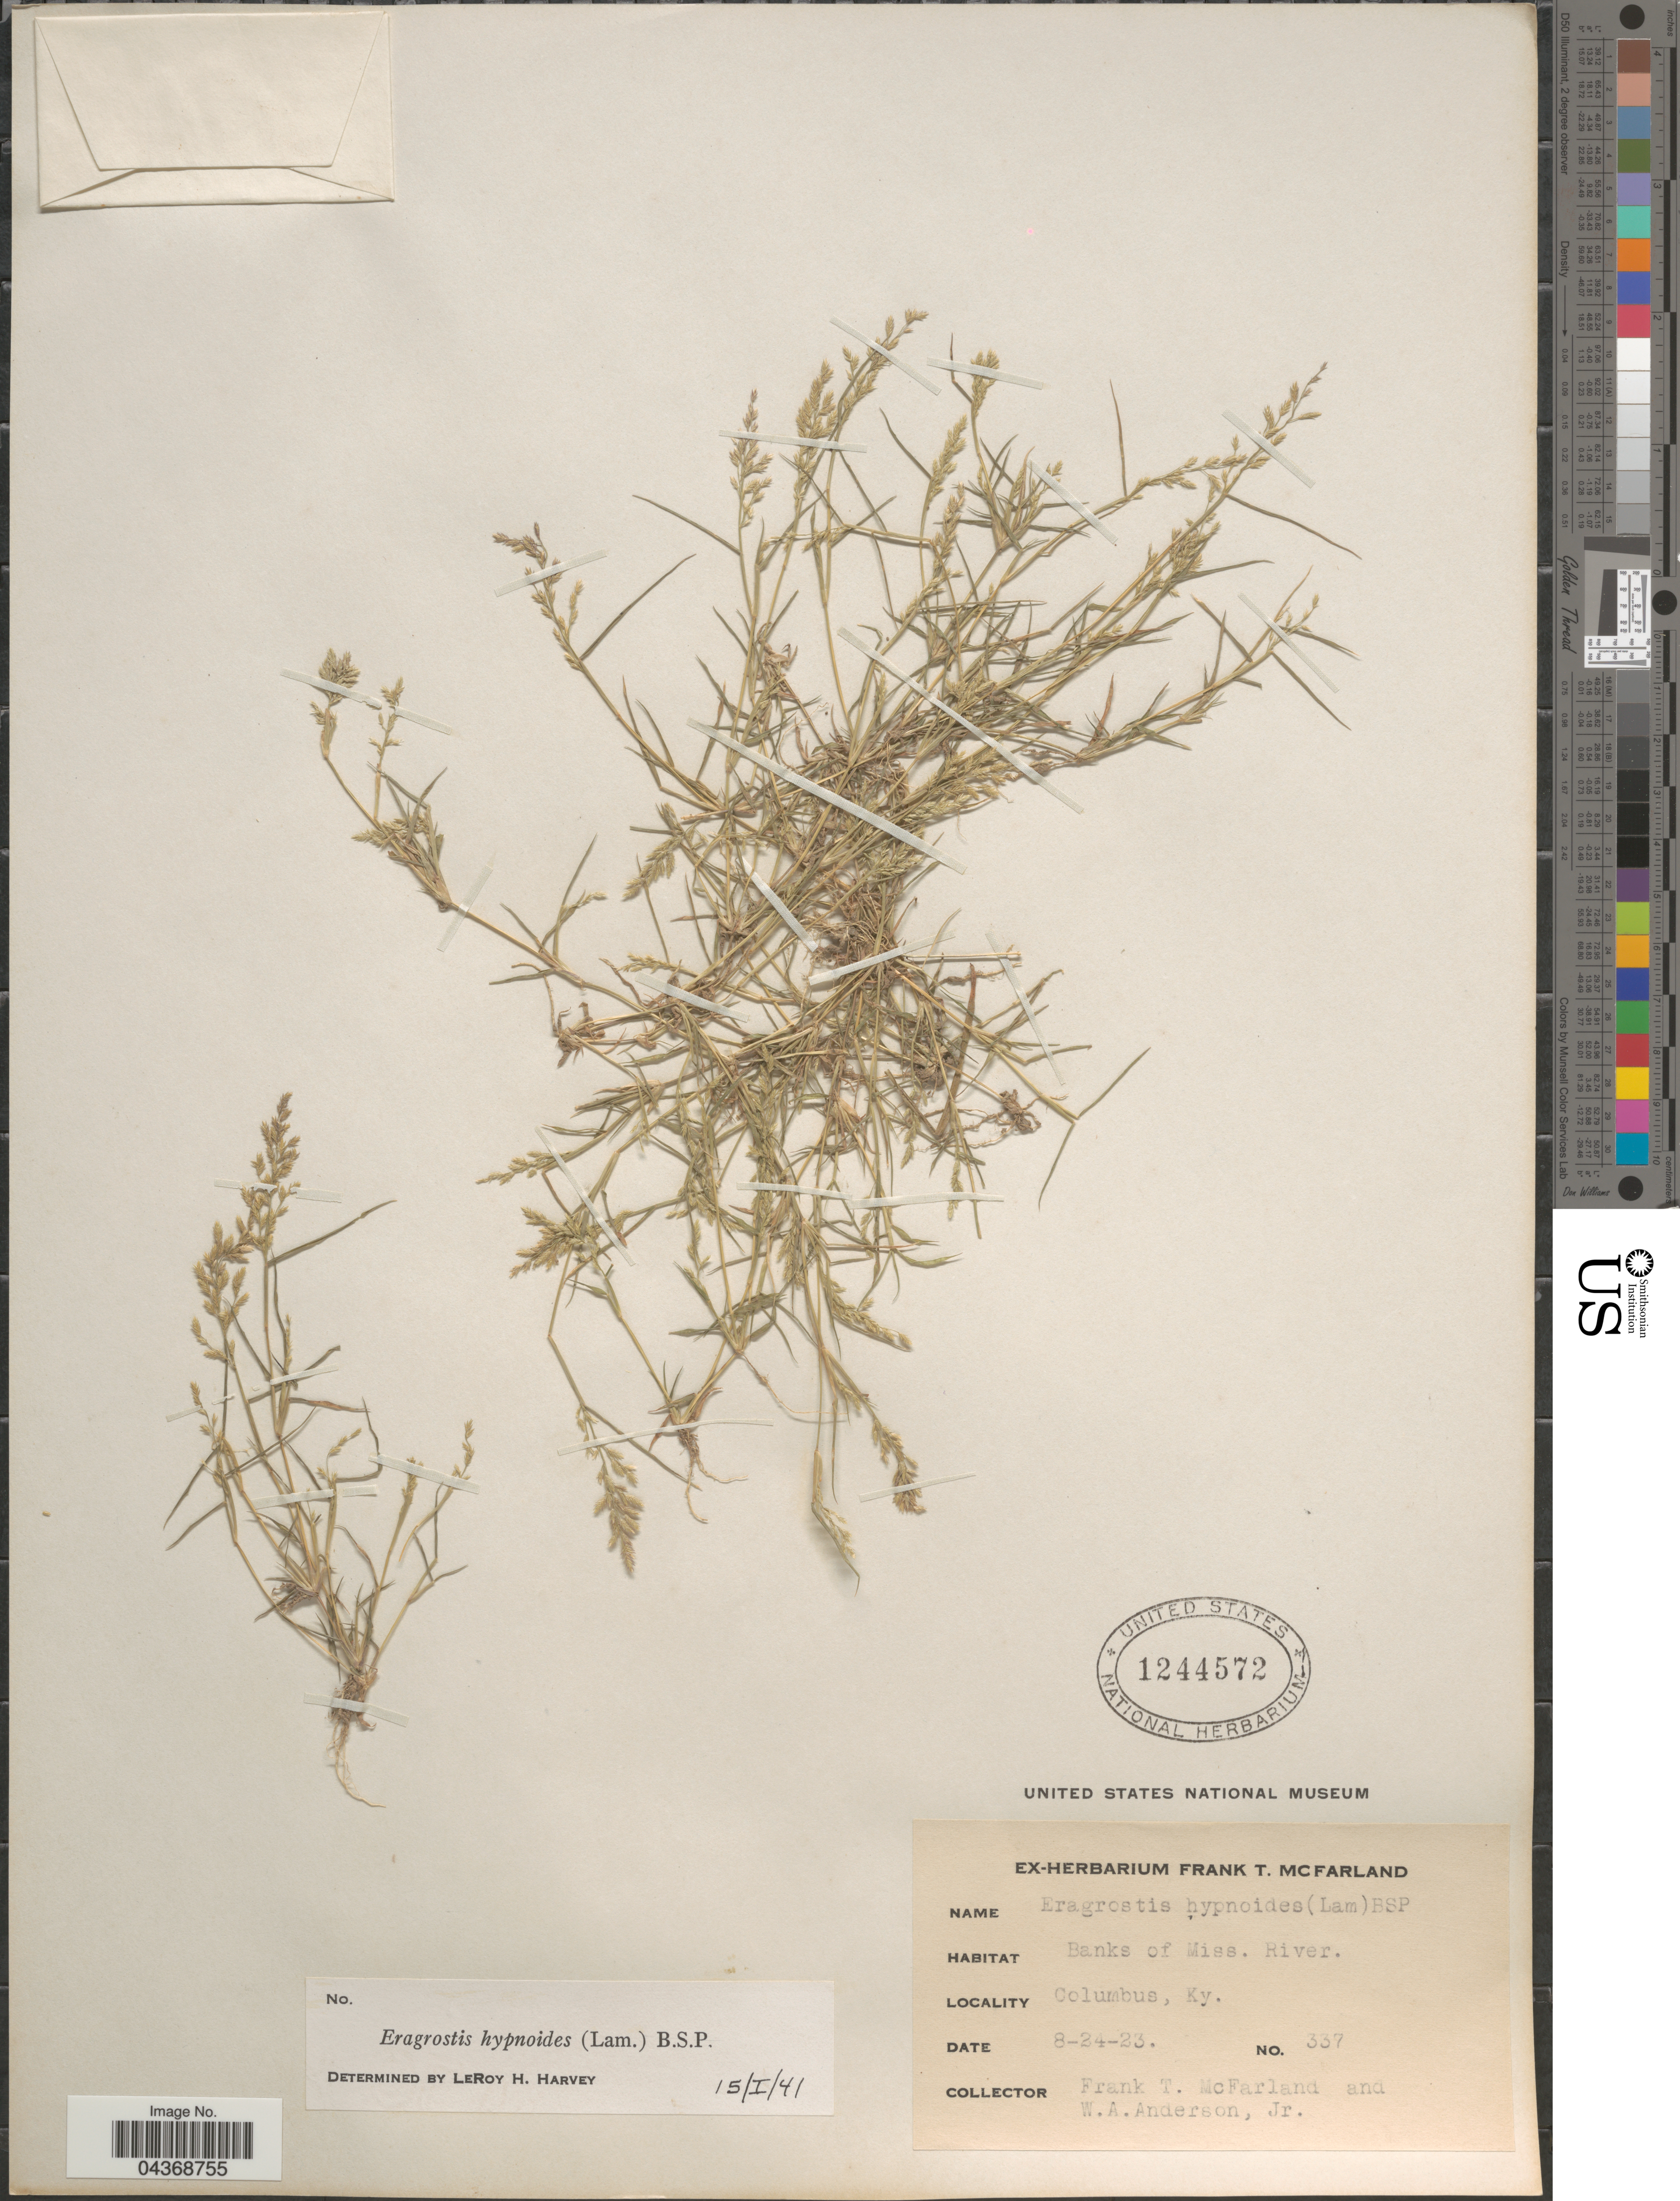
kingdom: Plantae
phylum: Tracheophyta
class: Liliopsida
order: Poales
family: Poaceae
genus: Eragrostis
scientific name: Eragrostis hypnoides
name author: (Lam.) Britton, Stearns & Poggenb.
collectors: F. McFarland & W. A. Anderson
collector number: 337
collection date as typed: Transcribed d/m/y: 24/8/23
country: United States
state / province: Kentucky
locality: Banks of Miss. River. Columbus.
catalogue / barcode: US 1244572